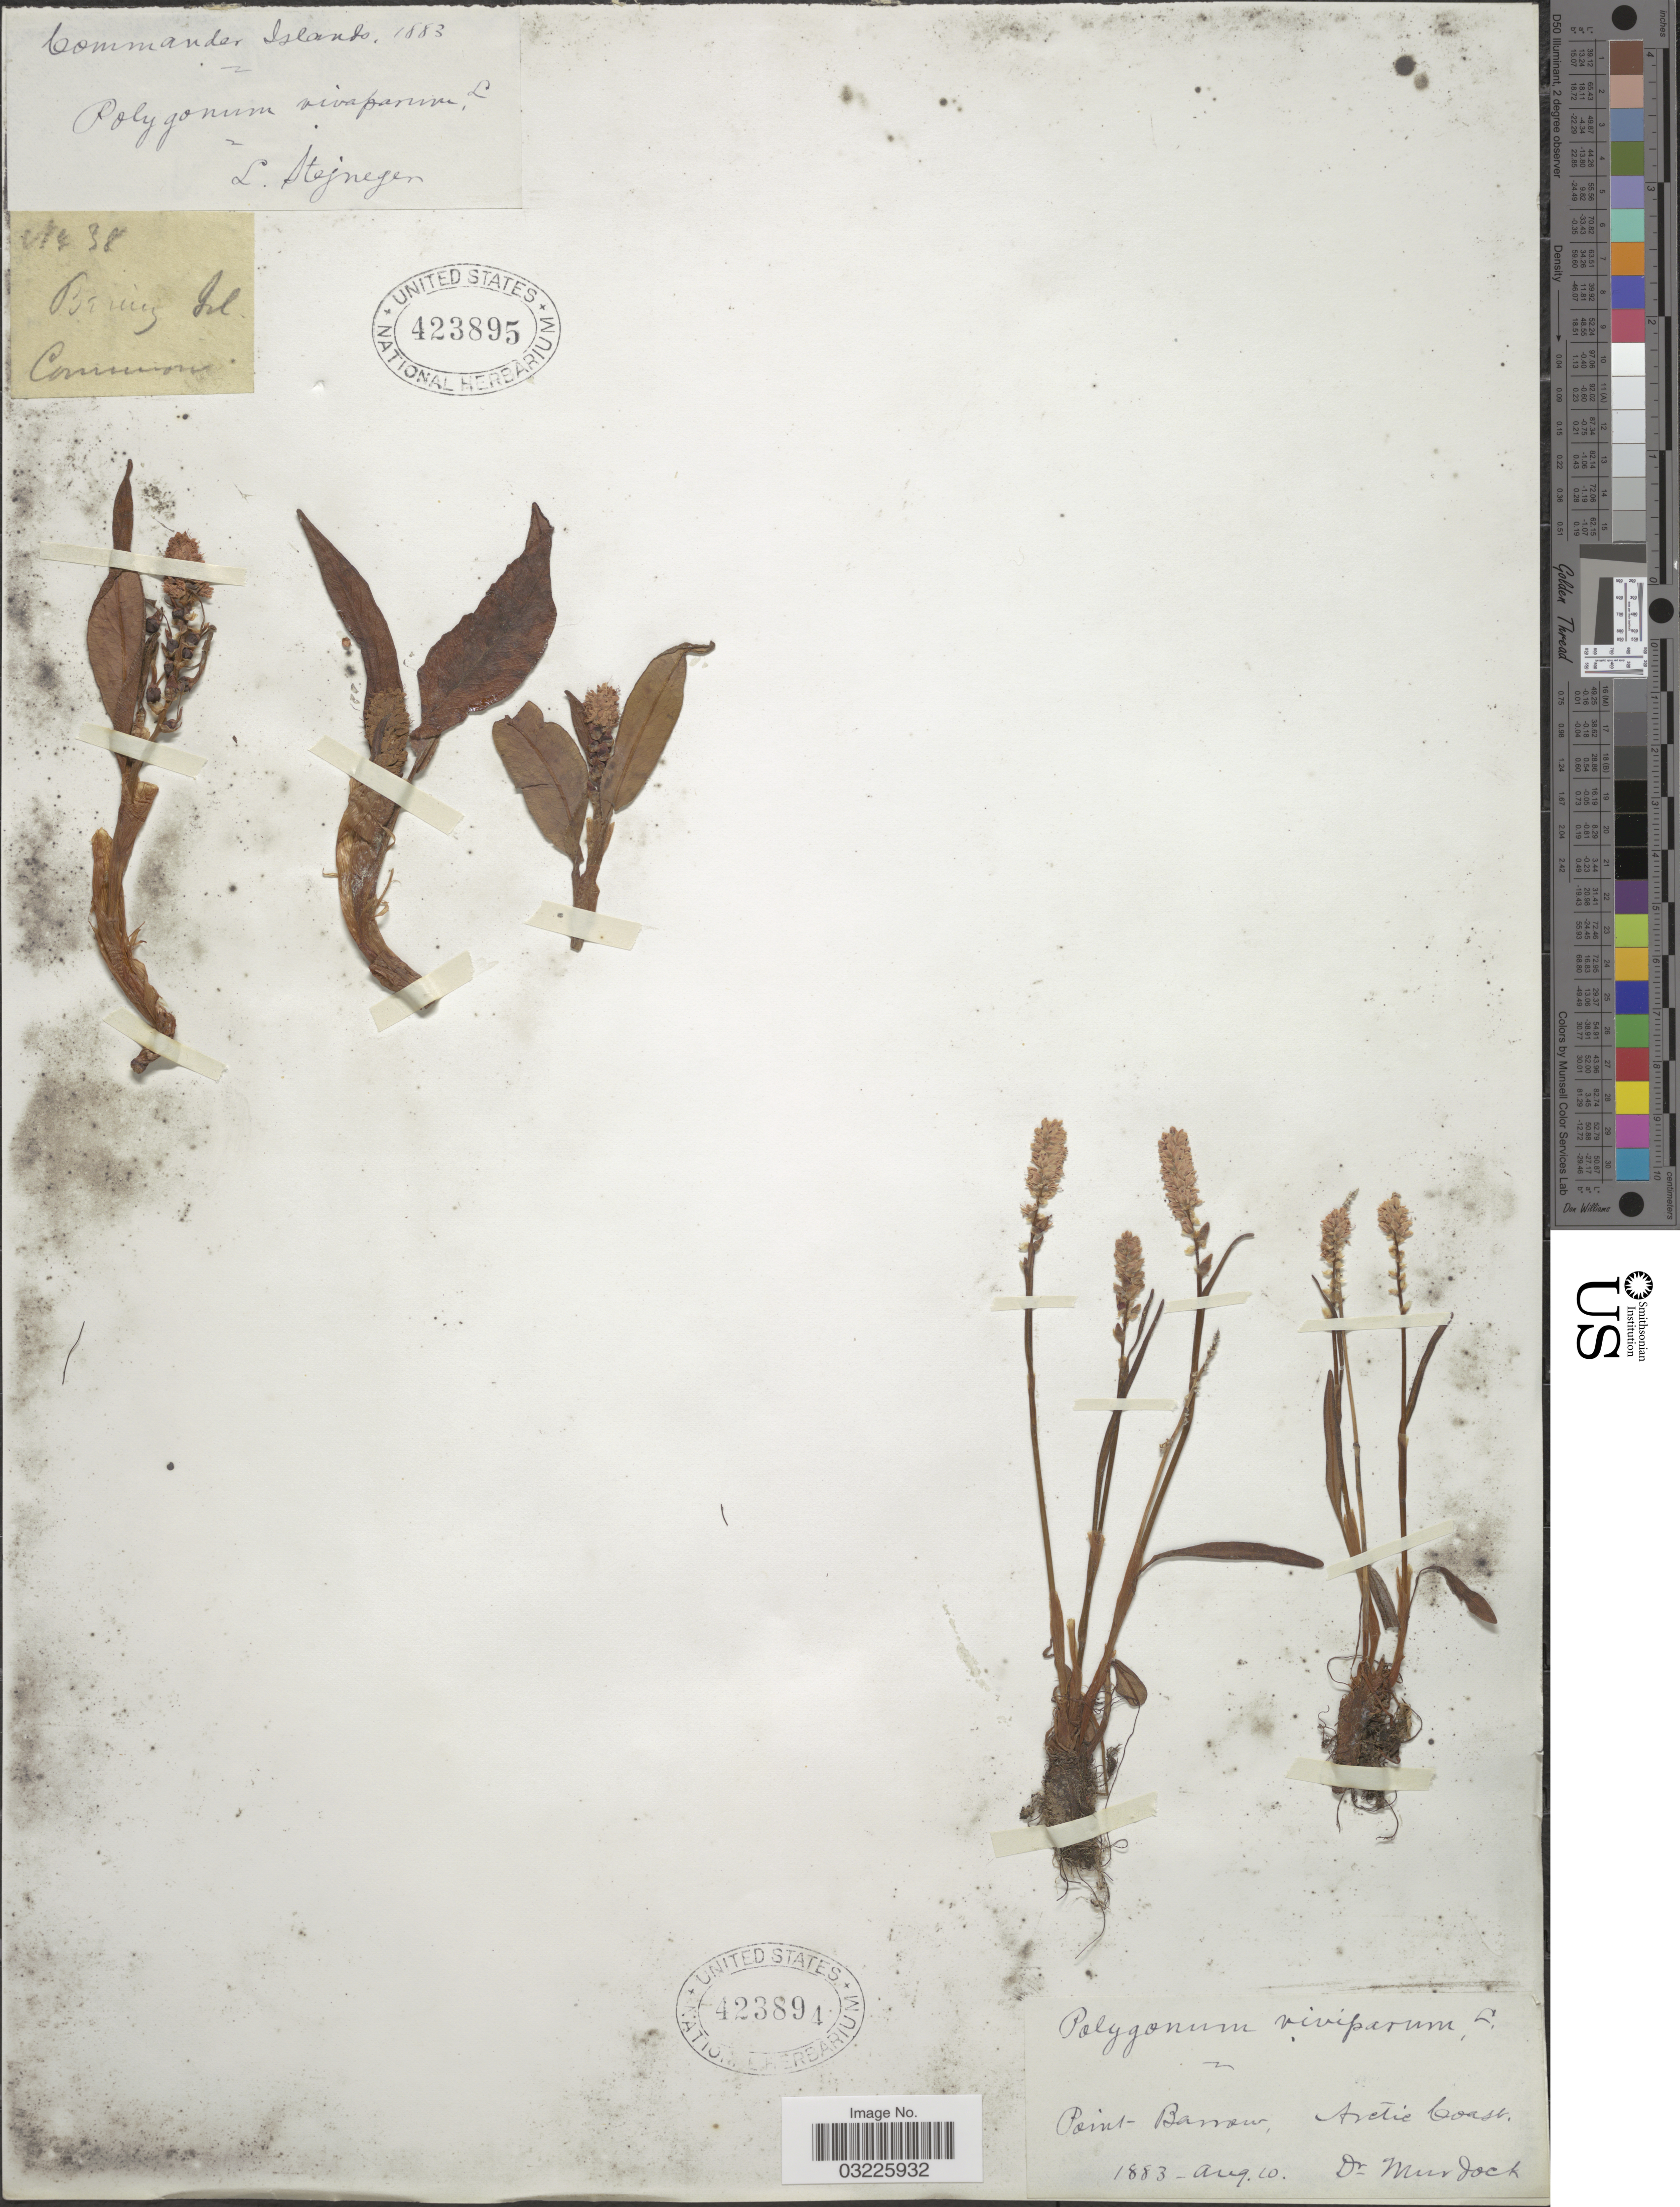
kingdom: Plantae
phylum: Tracheophyta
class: Magnoliopsida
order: Caryophyllales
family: Polygonaceae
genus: Bistorta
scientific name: Bistorta vivipara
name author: (L.) Delarbre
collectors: L. Stejneger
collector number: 38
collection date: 1883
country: Russian Federation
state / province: Kamchatka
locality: Commander Islands. Bering Isl.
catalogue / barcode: US 423895-2